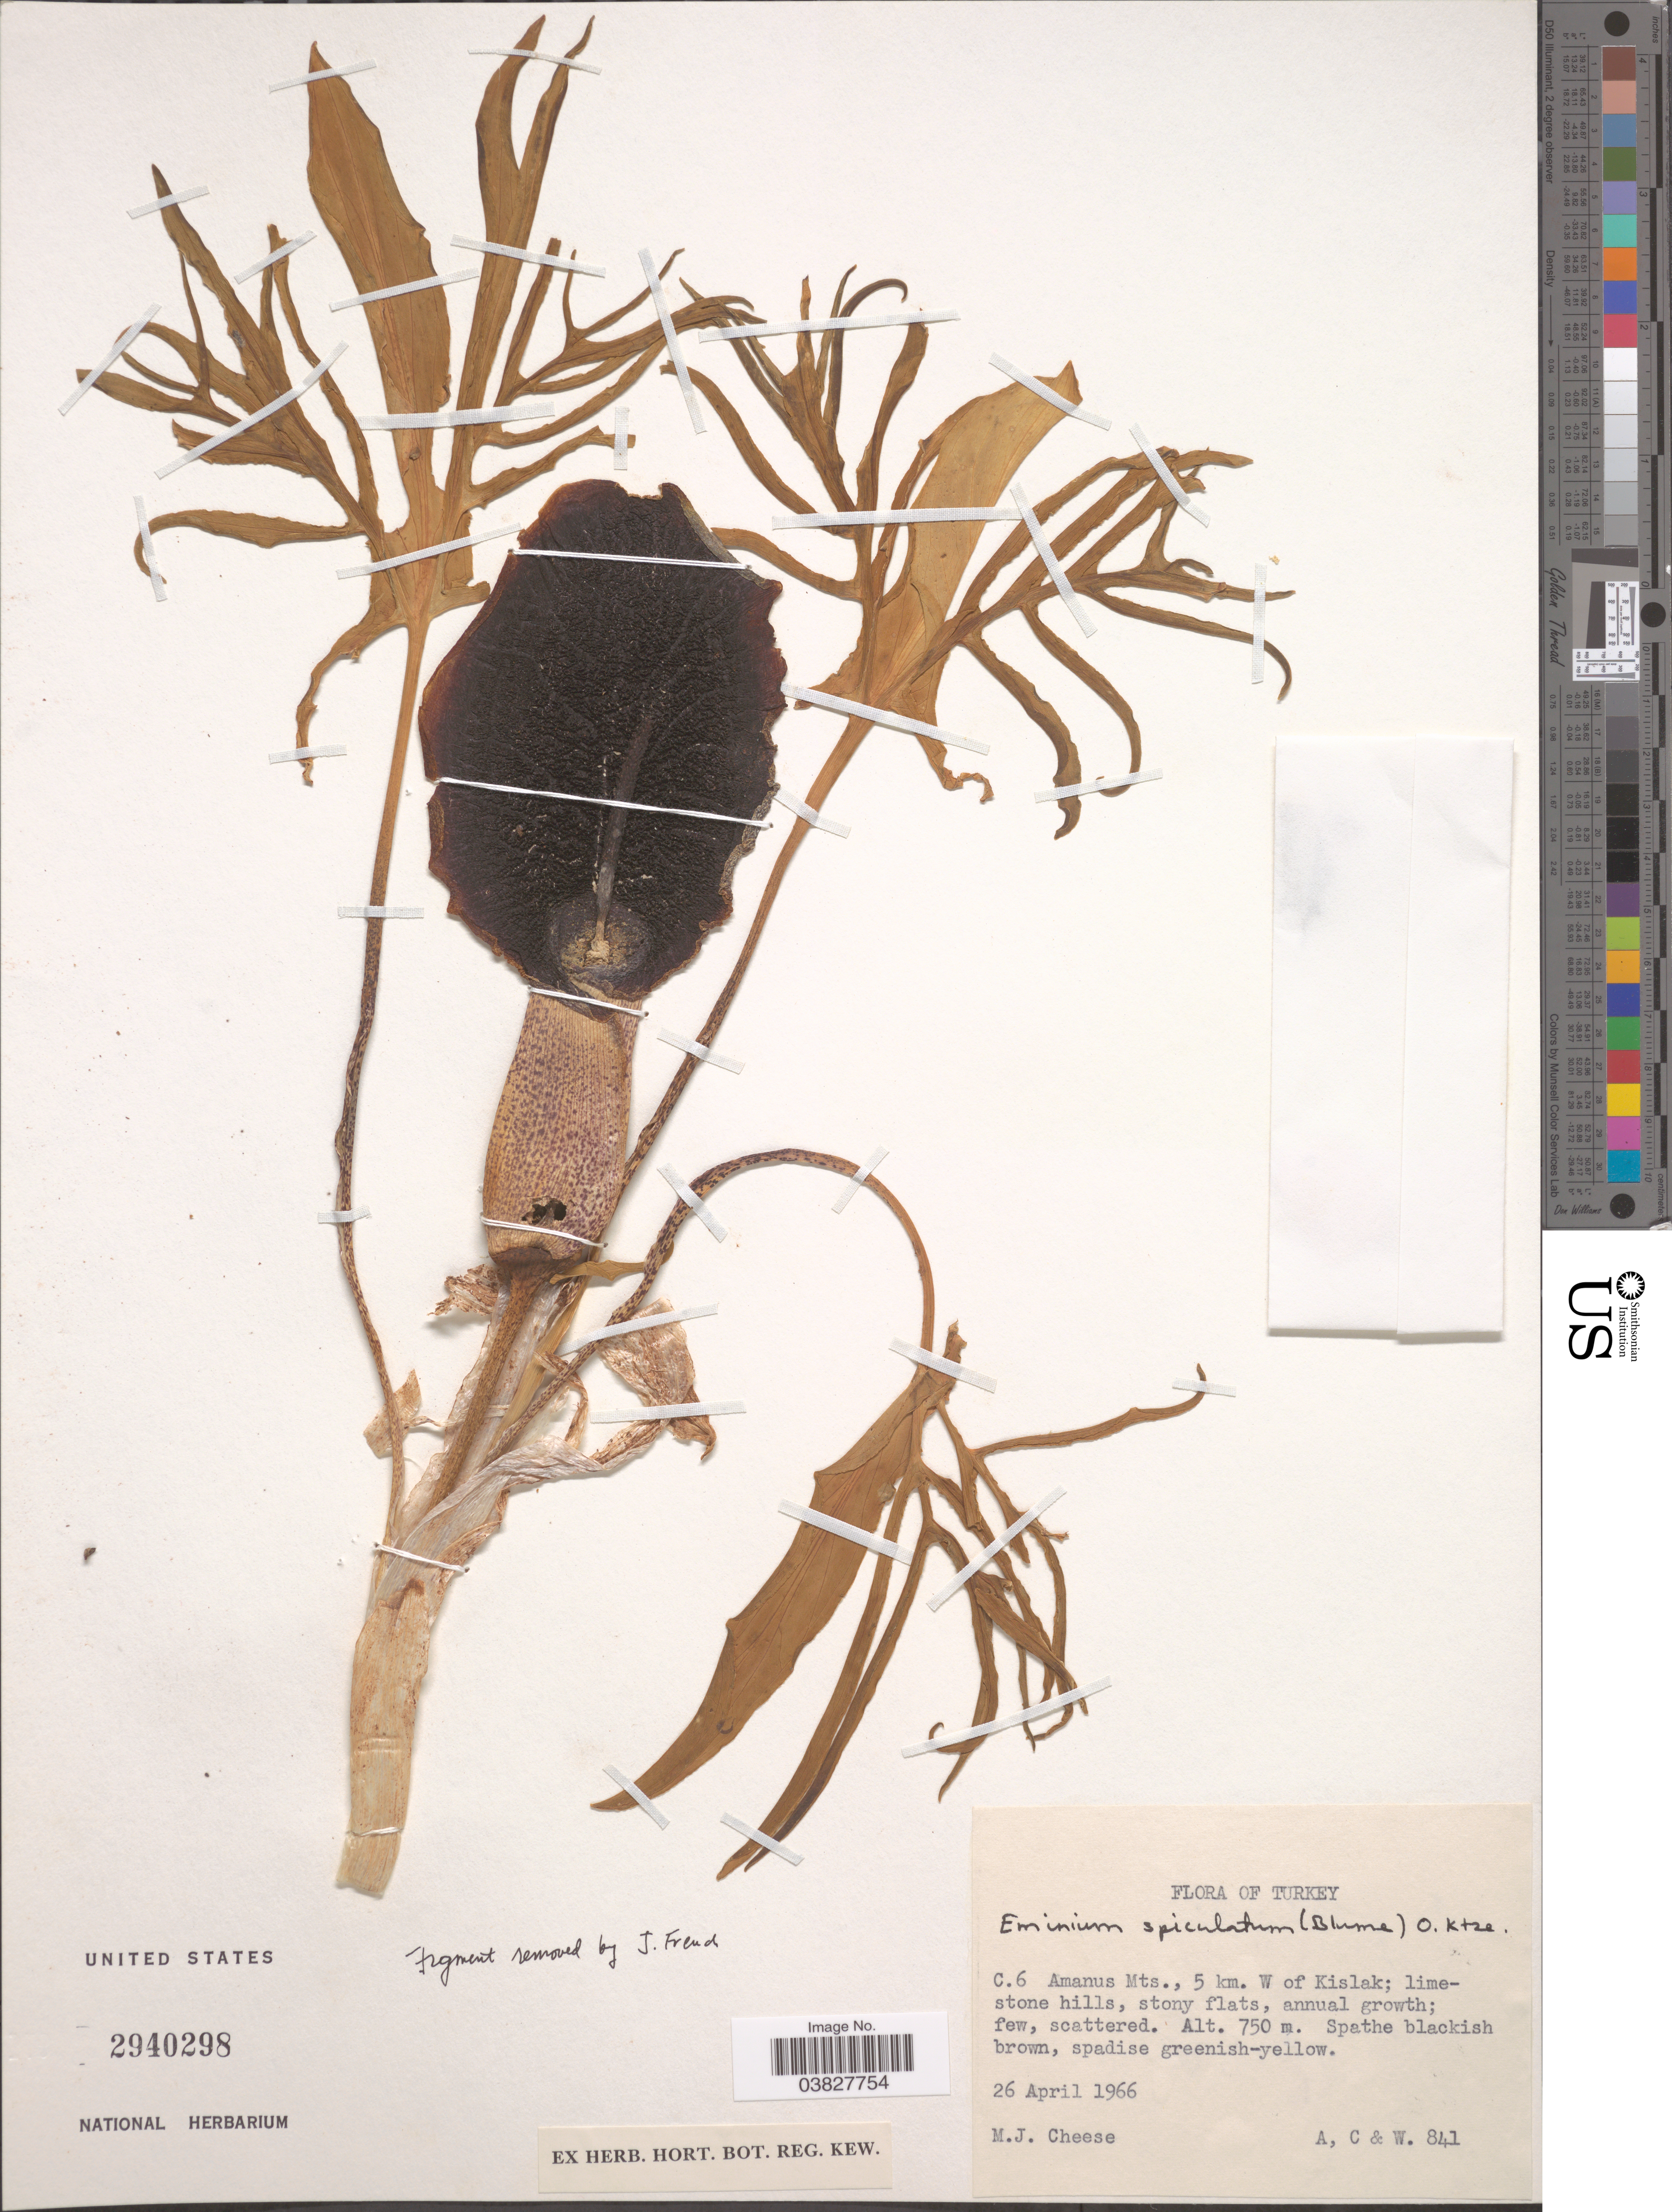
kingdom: Plantae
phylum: Tracheophyta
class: Liliopsida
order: Alismatales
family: Araceae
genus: Eminium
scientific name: Eminium spiculatum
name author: (Blume) Schott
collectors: M. Cheese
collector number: C6 ?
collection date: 1966-04-26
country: Turkey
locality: Amanus Mts., 5 km. W of Kislak.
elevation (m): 750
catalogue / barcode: US 2940298